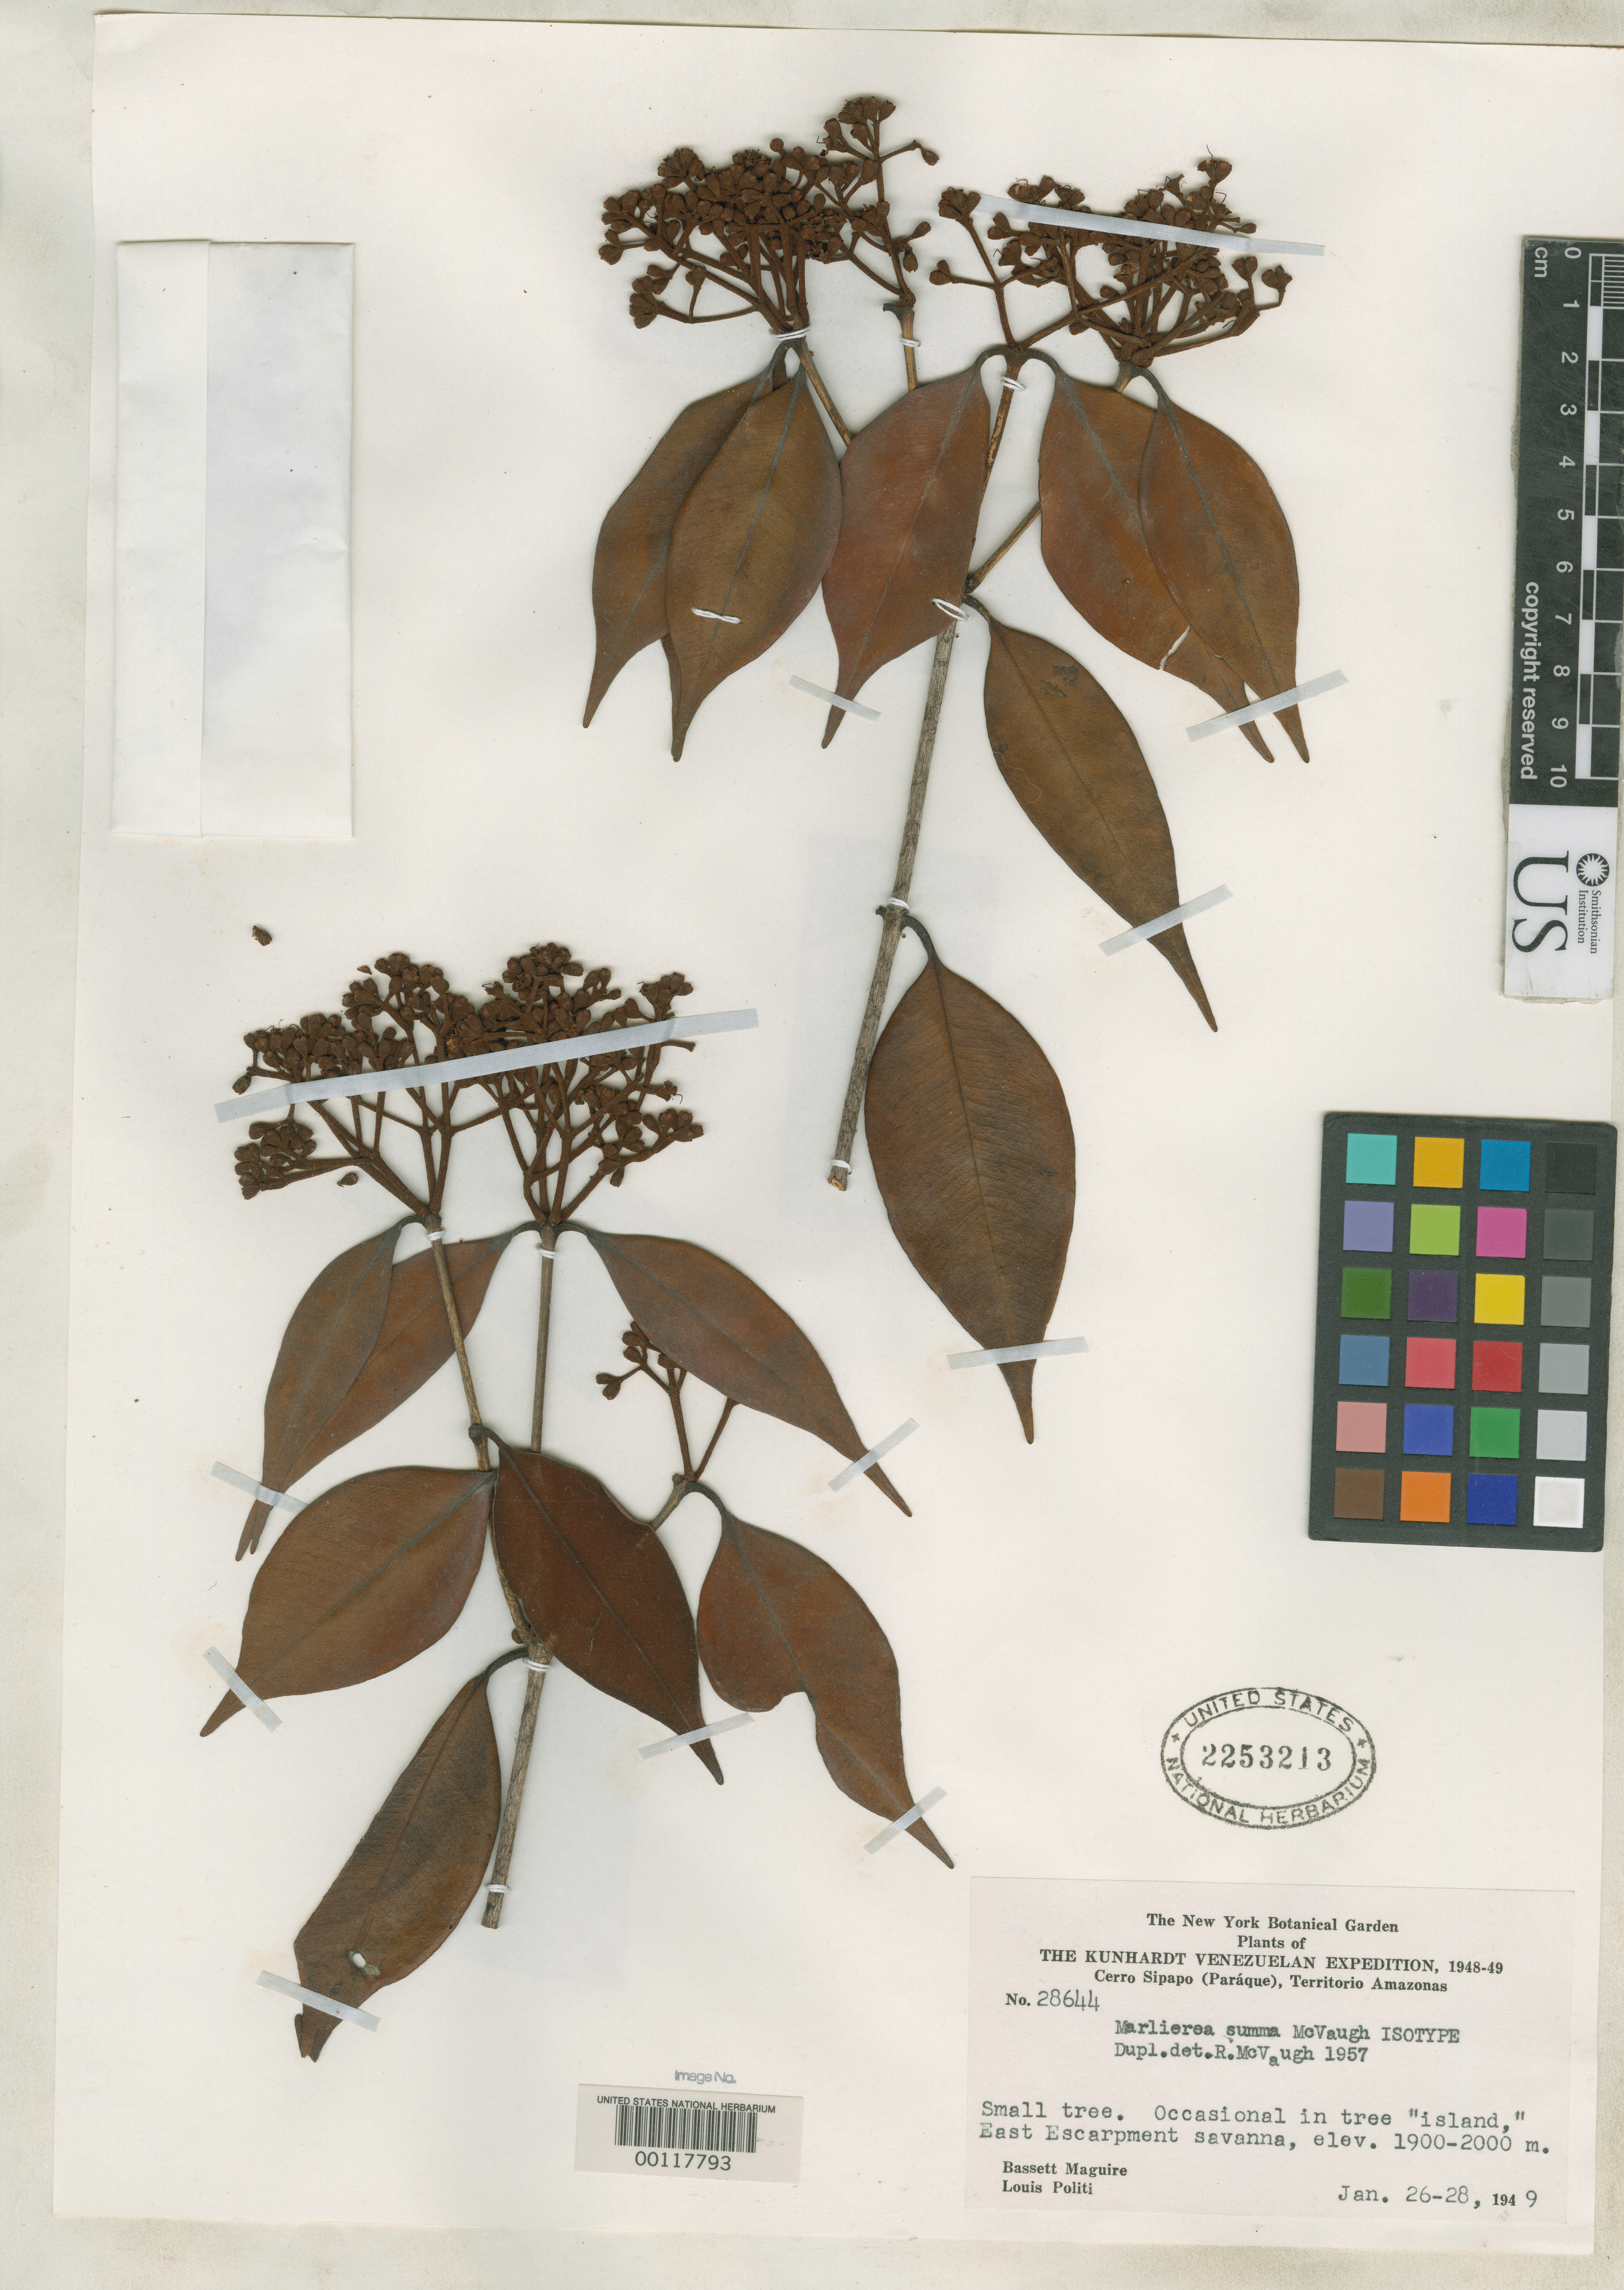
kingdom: Plantae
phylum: Tracheophyta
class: Magnoliopsida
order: Myrtales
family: Myrtaceae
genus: Marlierea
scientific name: Marlierea summa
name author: McVaugh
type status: Isotype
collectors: B. Maguire & L. Politi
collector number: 28644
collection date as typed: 26 Jan 1949 to 28 Jan 1949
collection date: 1949-01-26/1949-01-28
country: Venezuela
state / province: Amazonas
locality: Cerro Sipapo.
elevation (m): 1900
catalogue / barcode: US 2253213